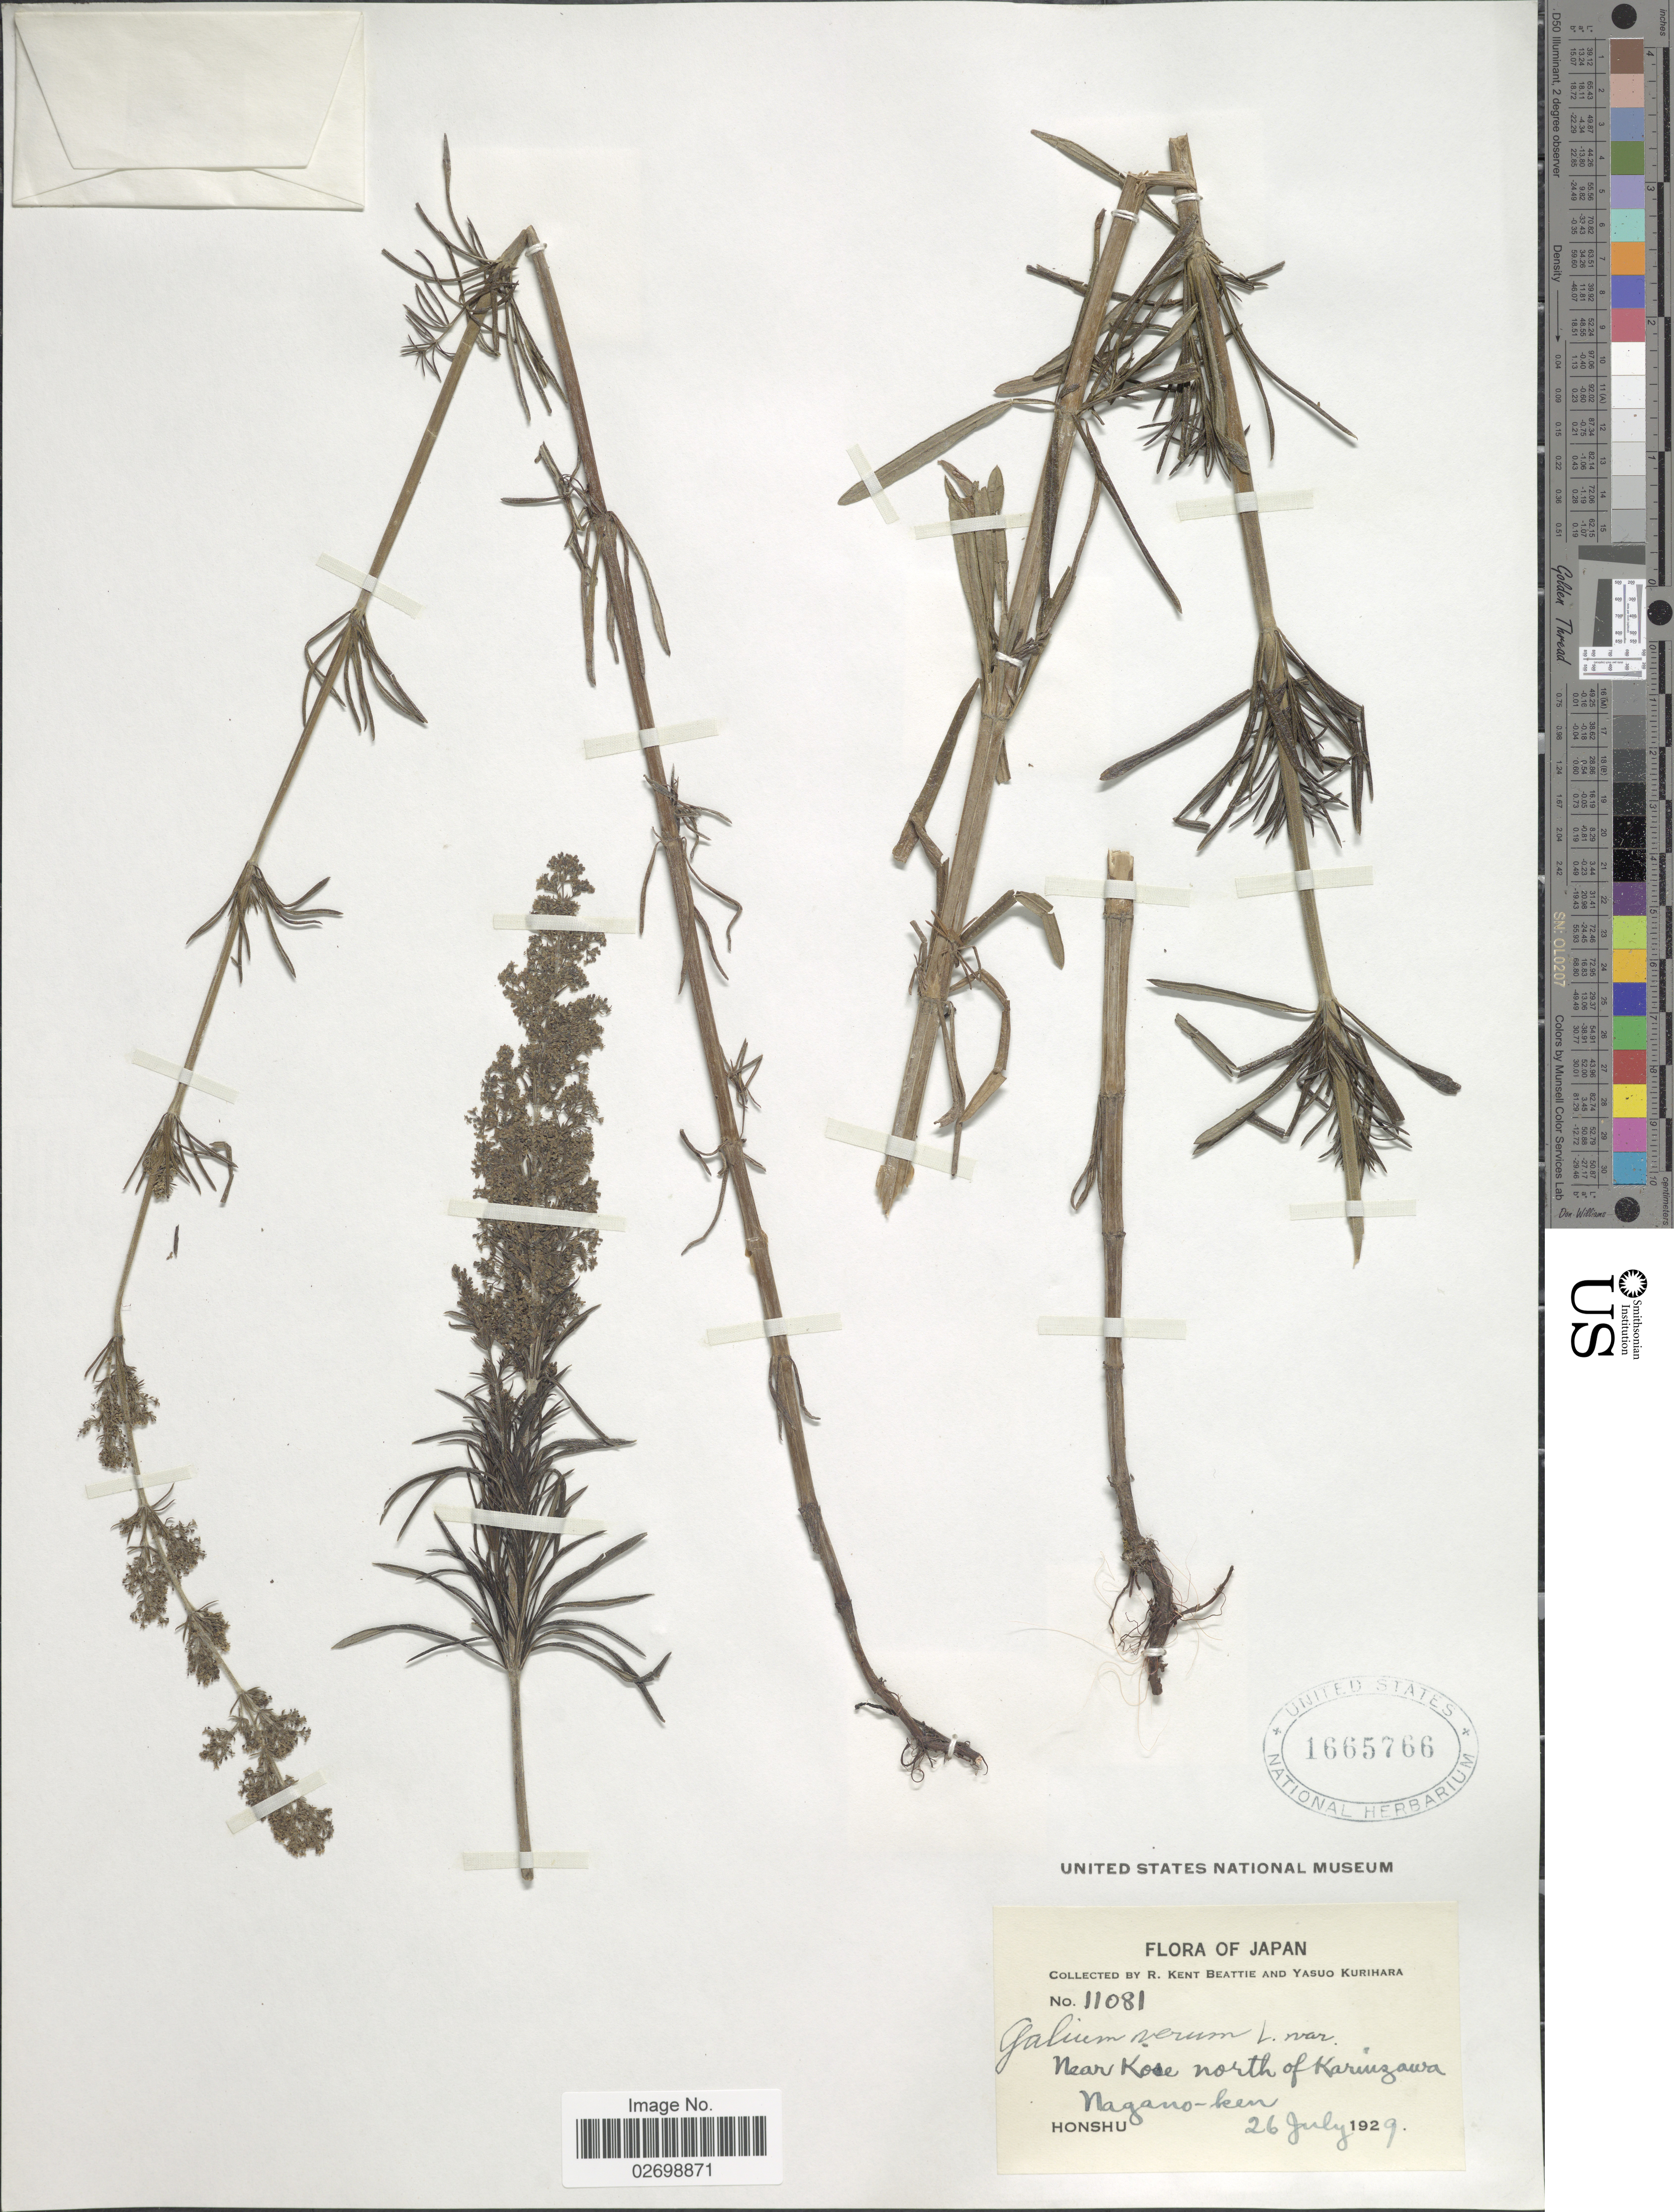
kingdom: Plantae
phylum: Tracheophyta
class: Magnoliopsida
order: Gentianales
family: Rubiaceae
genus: Galium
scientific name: Galium verum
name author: L.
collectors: R. K. Beattie & Y. Kurihara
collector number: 11081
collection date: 1929-07-26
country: Japan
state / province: Nagano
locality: Near Kose north of Karuizawa, Nagano-ken. Honshu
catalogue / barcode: US 1665766